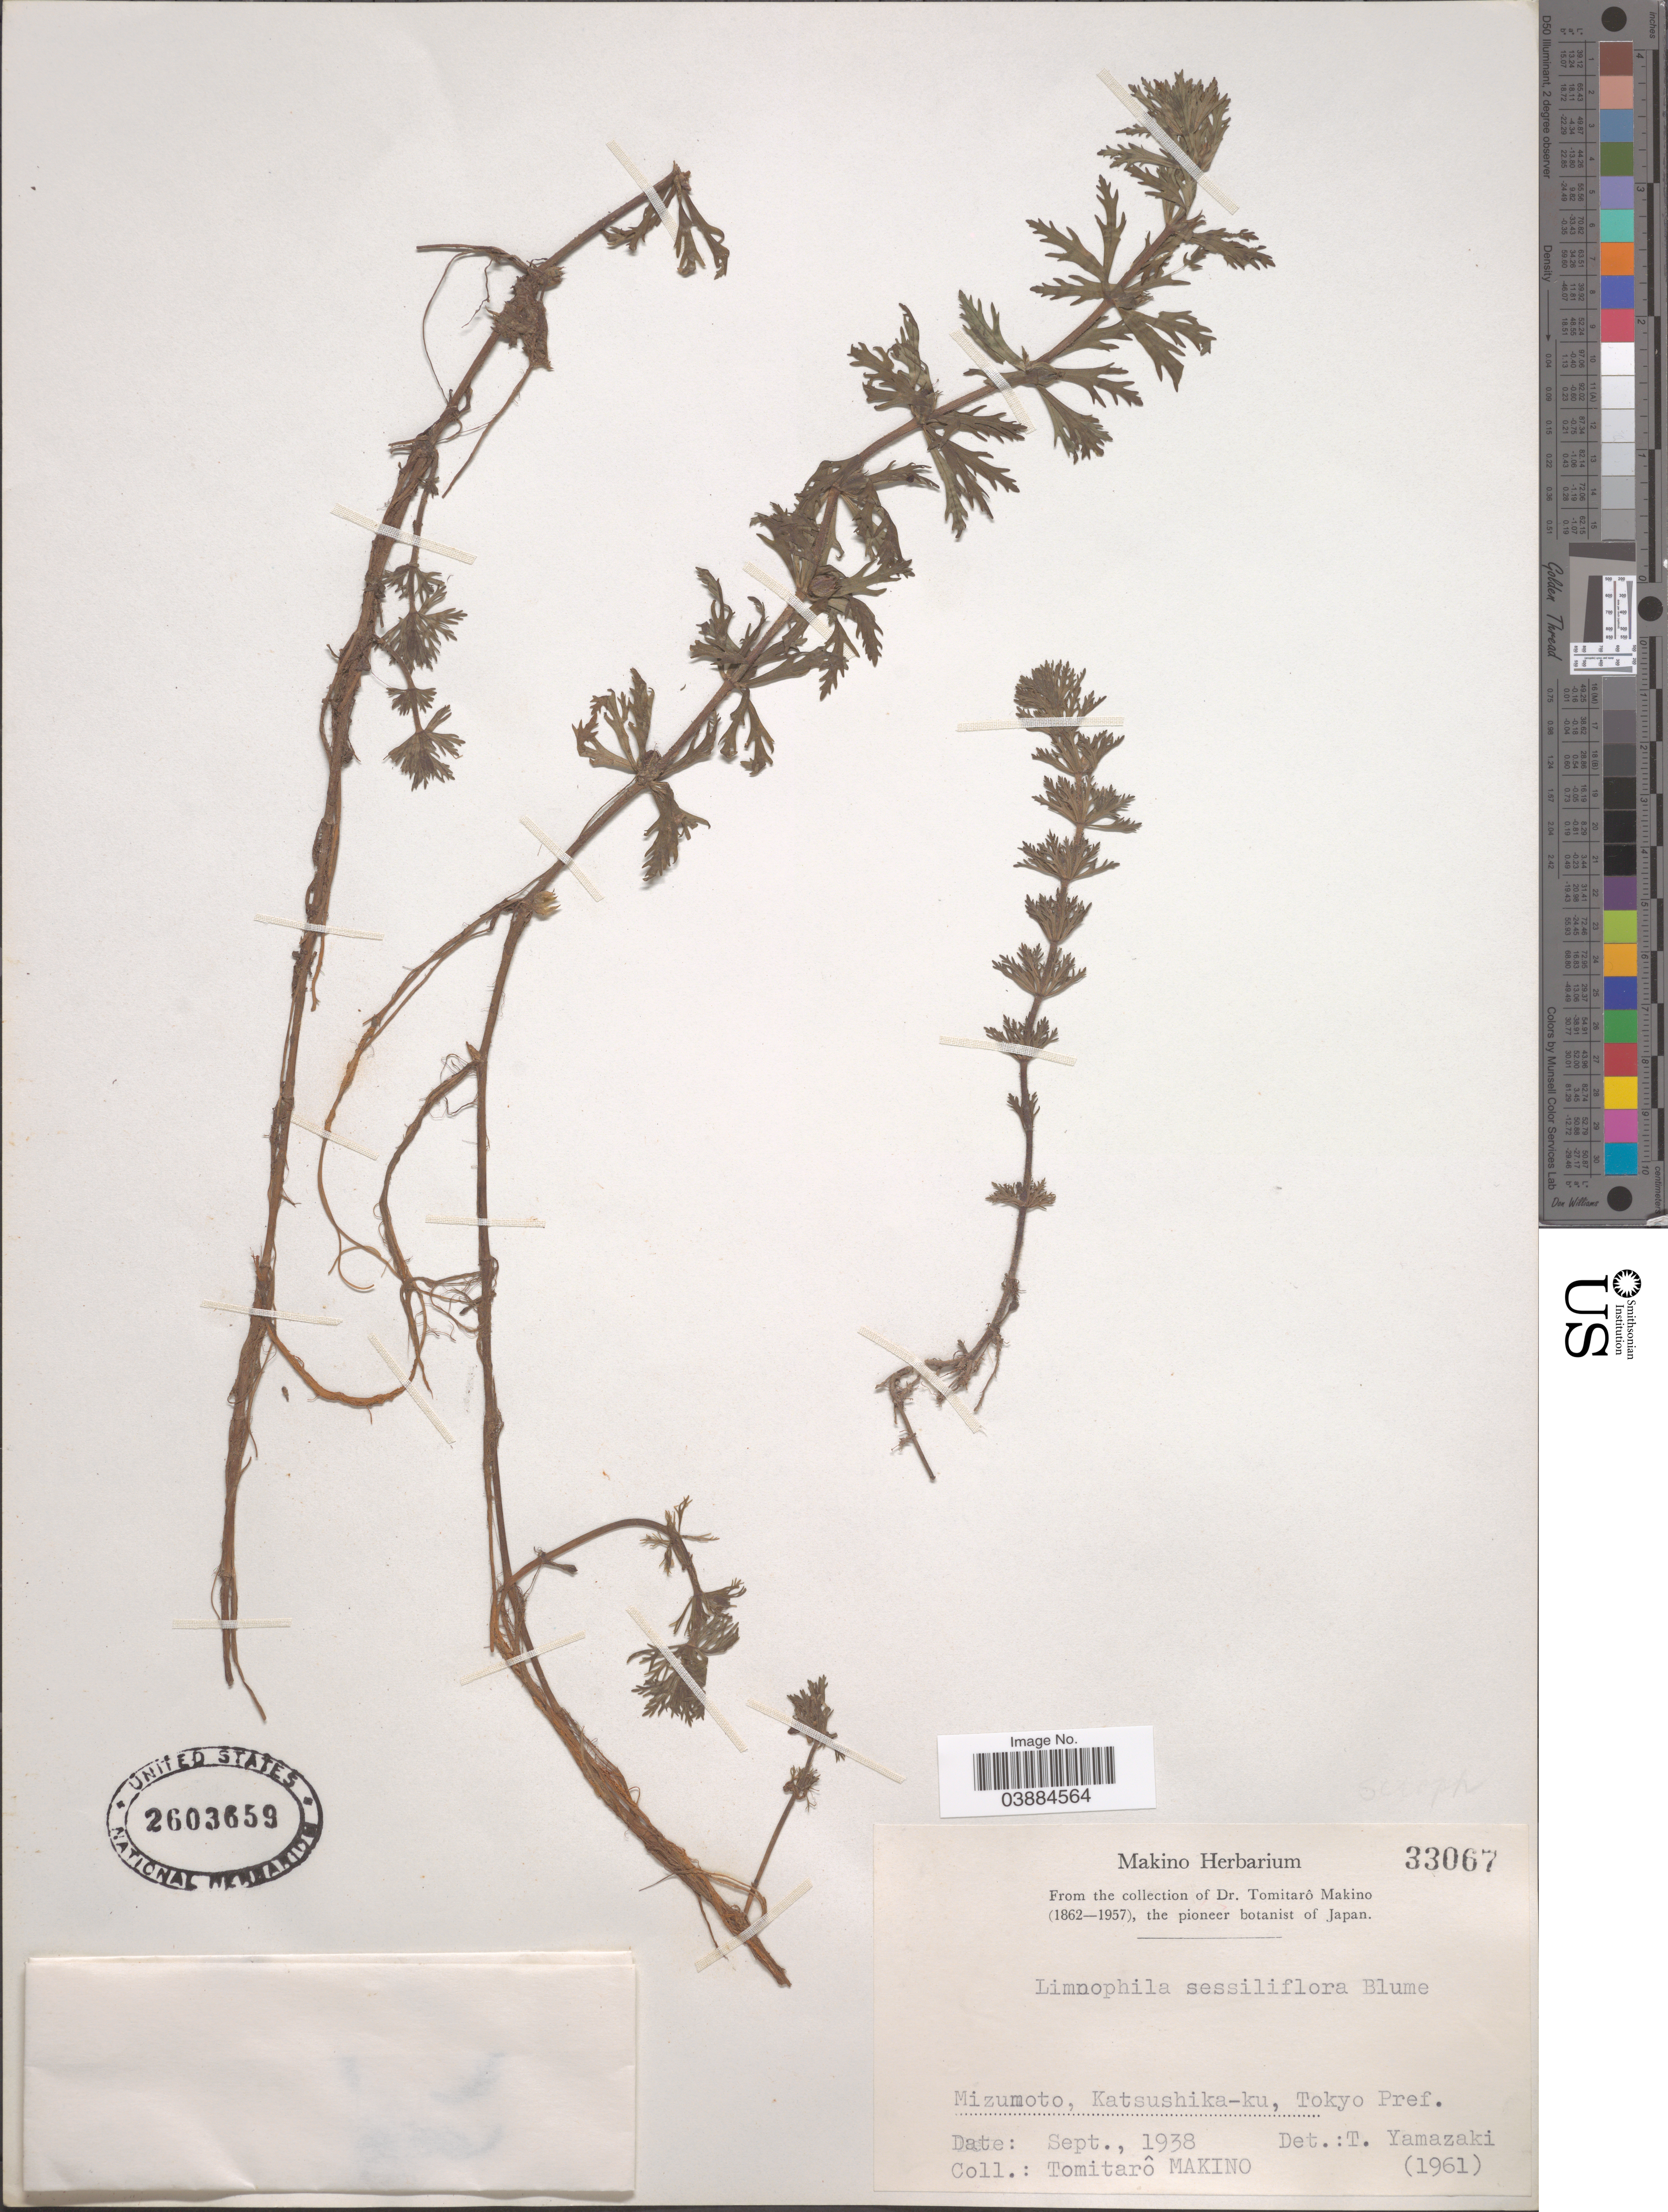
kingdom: Plantae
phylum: Tracheophyta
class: Magnoliopsida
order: Lamiales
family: Plantaginaceae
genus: Limnophila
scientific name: Limnophila sessiliflora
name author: (Vahl) Blume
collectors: T. Makino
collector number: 33067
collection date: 1938-09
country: Japan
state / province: Tokyo, Federal City of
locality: Mizumoto, Katsushika-ku, Tokyo Pref.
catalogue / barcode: US 2603659